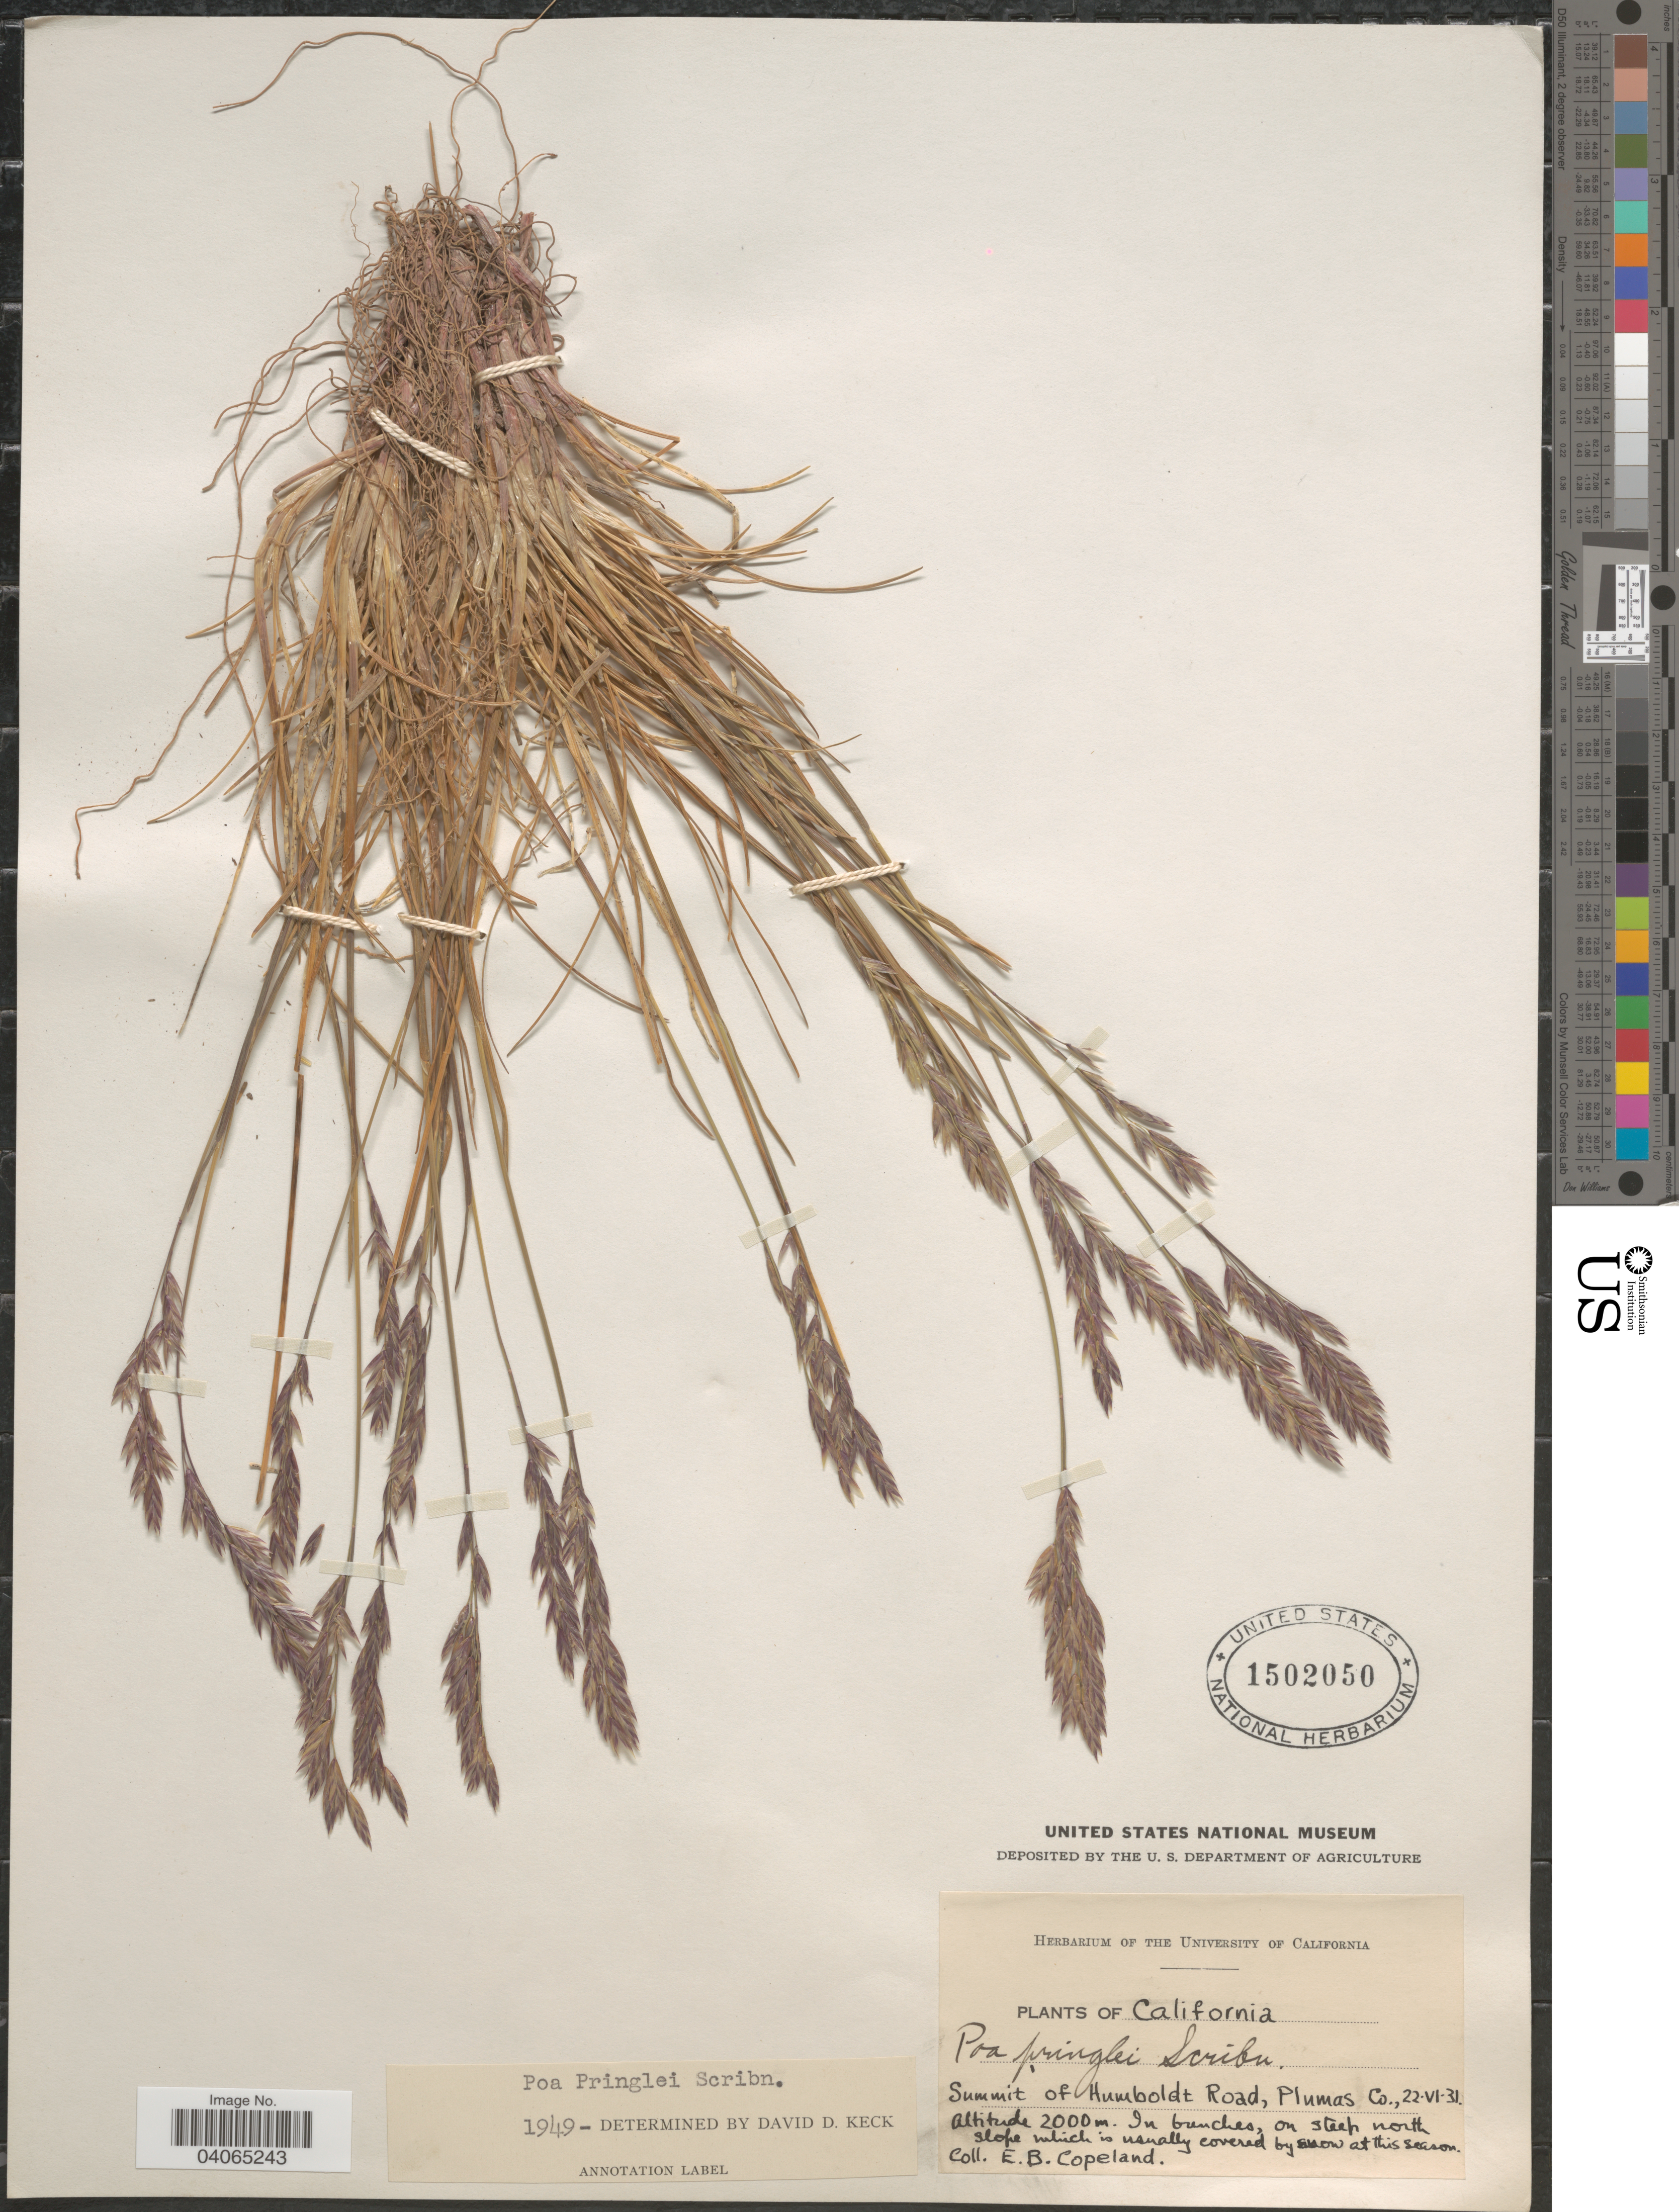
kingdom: Plantae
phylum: Tracheophyta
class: Liliopsida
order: Poales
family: Poaceae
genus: Poa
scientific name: Poa pringlei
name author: Scribn.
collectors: E. B. Copeland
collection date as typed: Transcribed d/m/y: 22/6/31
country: United States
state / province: California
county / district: Plumas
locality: Summit of Humboldt Road, Plumas Co.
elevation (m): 2000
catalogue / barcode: US 1502050